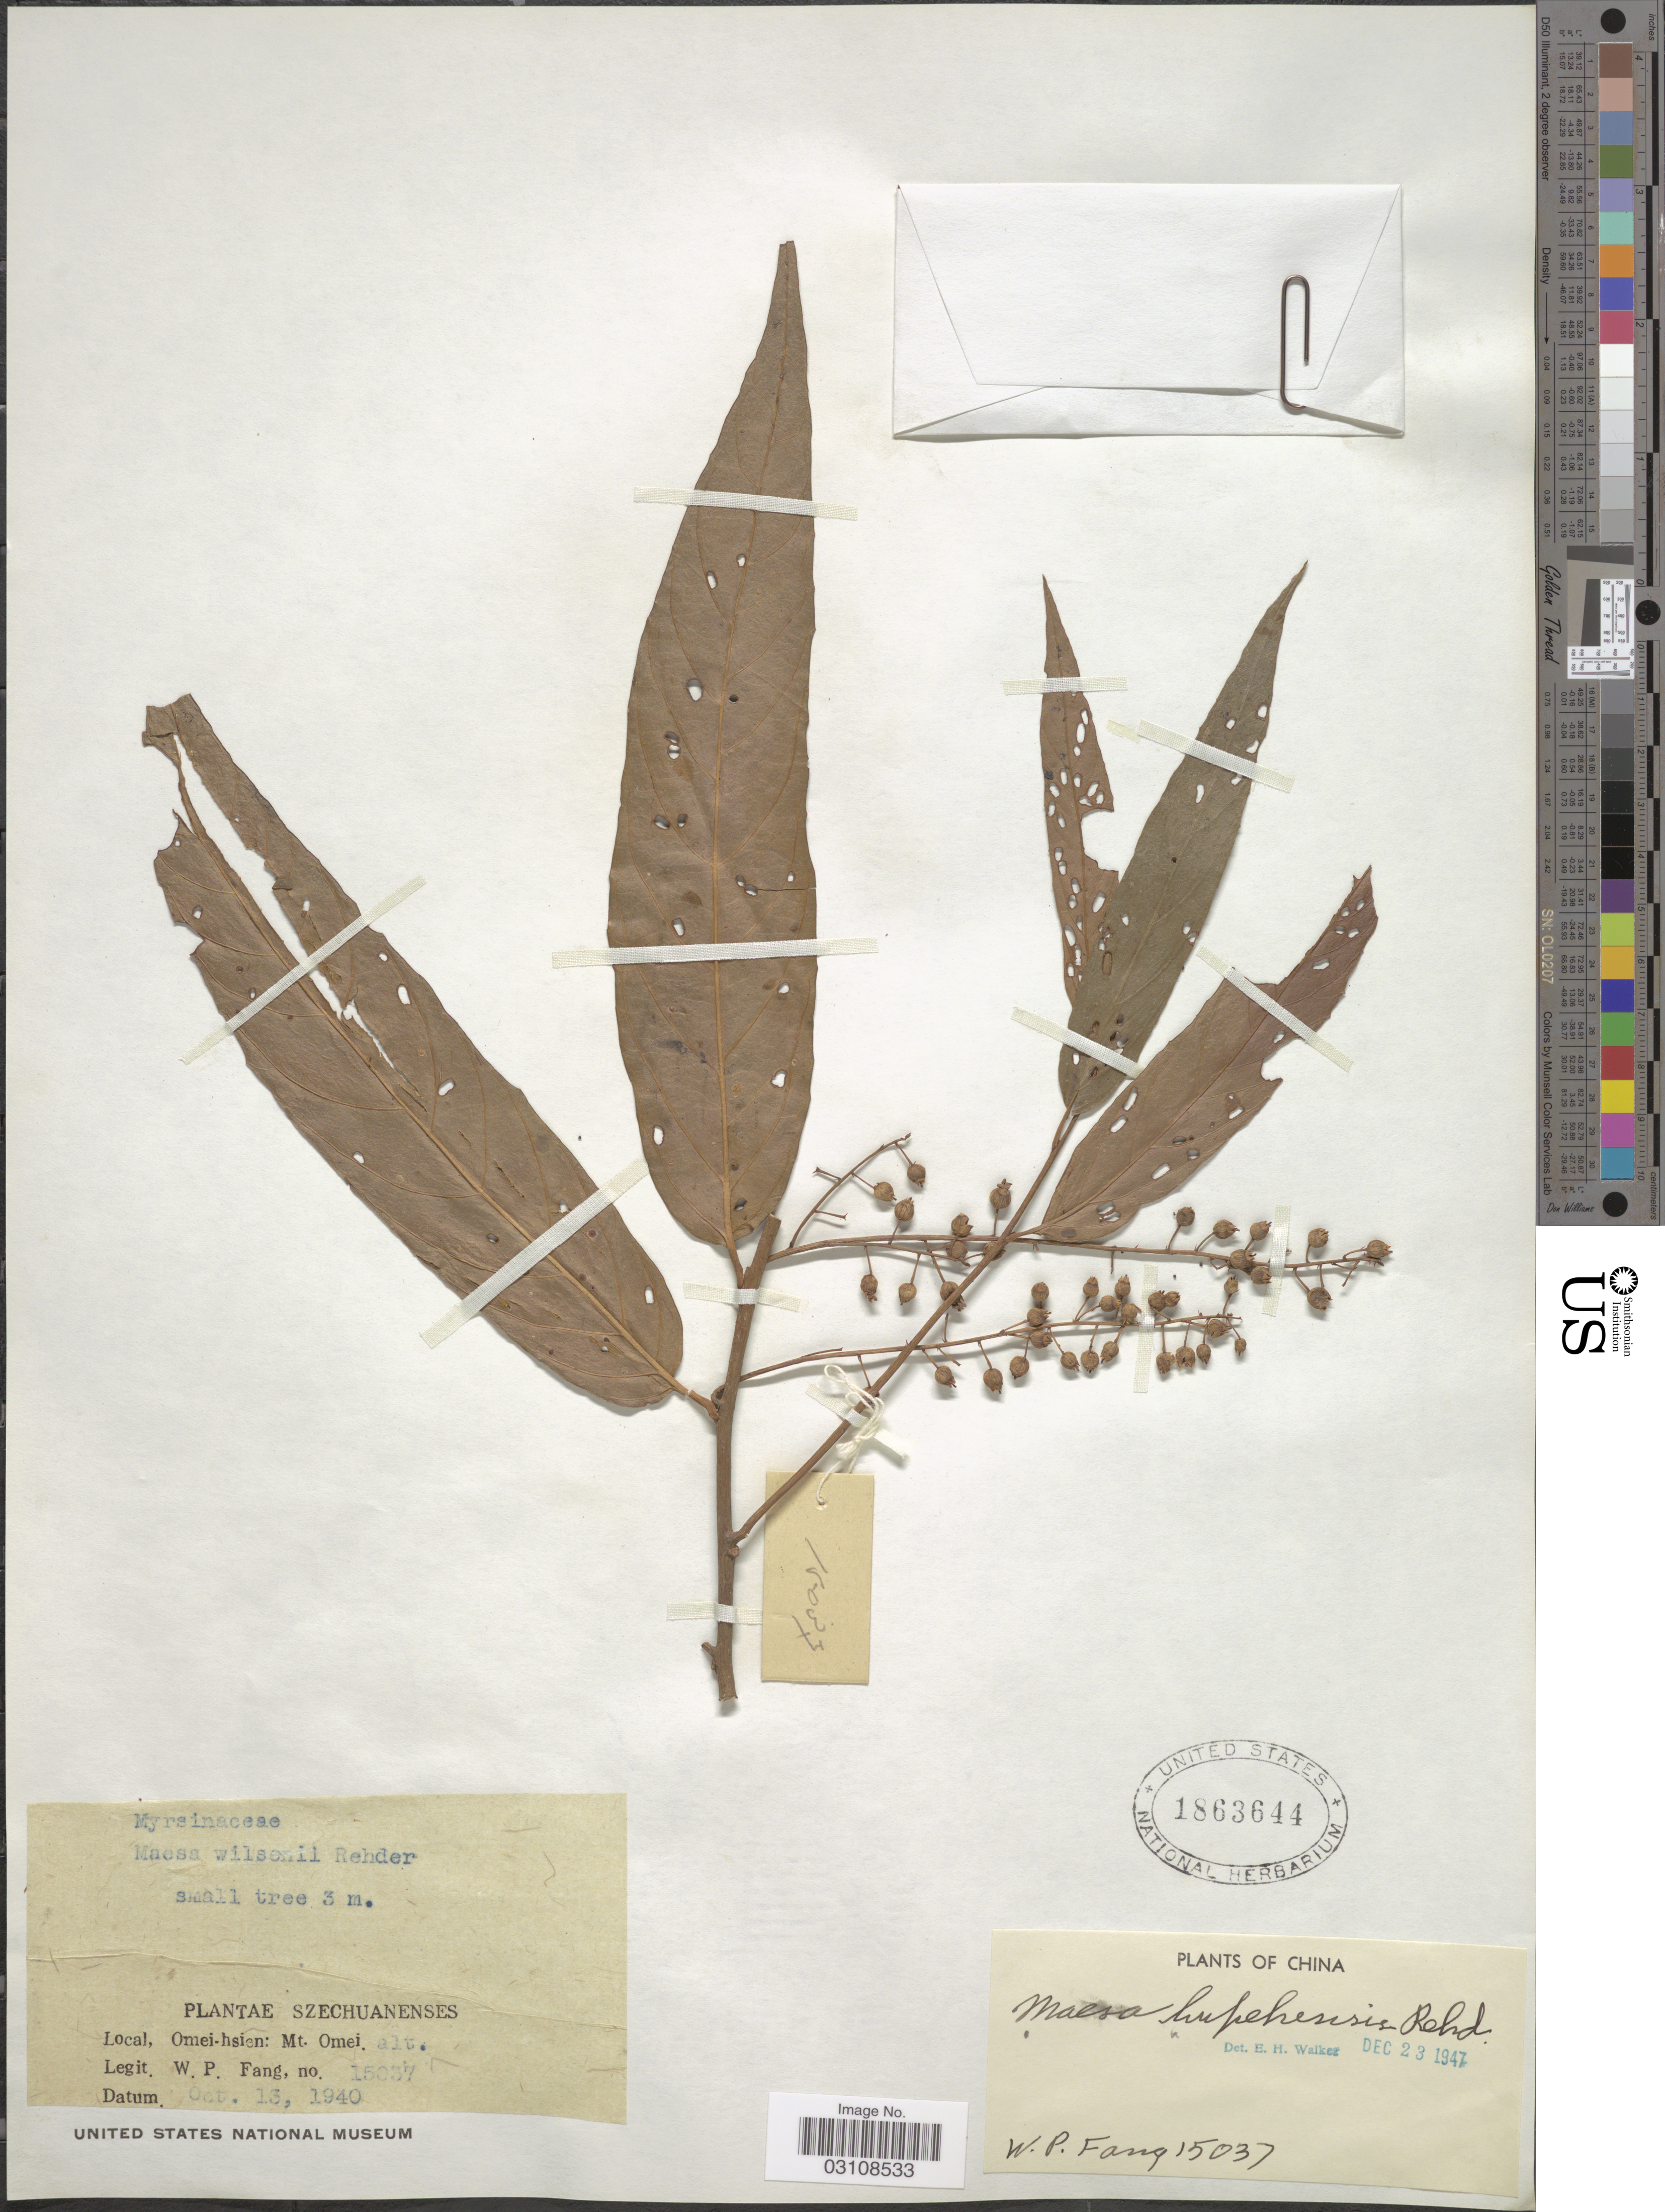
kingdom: Plantae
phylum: Tracheophyta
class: Magnoliopsida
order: Ericales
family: Primulaceae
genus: Maesa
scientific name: Maesa hupehensis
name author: Rehder in Sarg.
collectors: W. P. Fang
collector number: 15037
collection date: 1940-10-13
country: China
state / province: Sichuan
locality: Szechuanenses. Omei-hsien: Mt. Omei.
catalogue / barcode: US 1863644